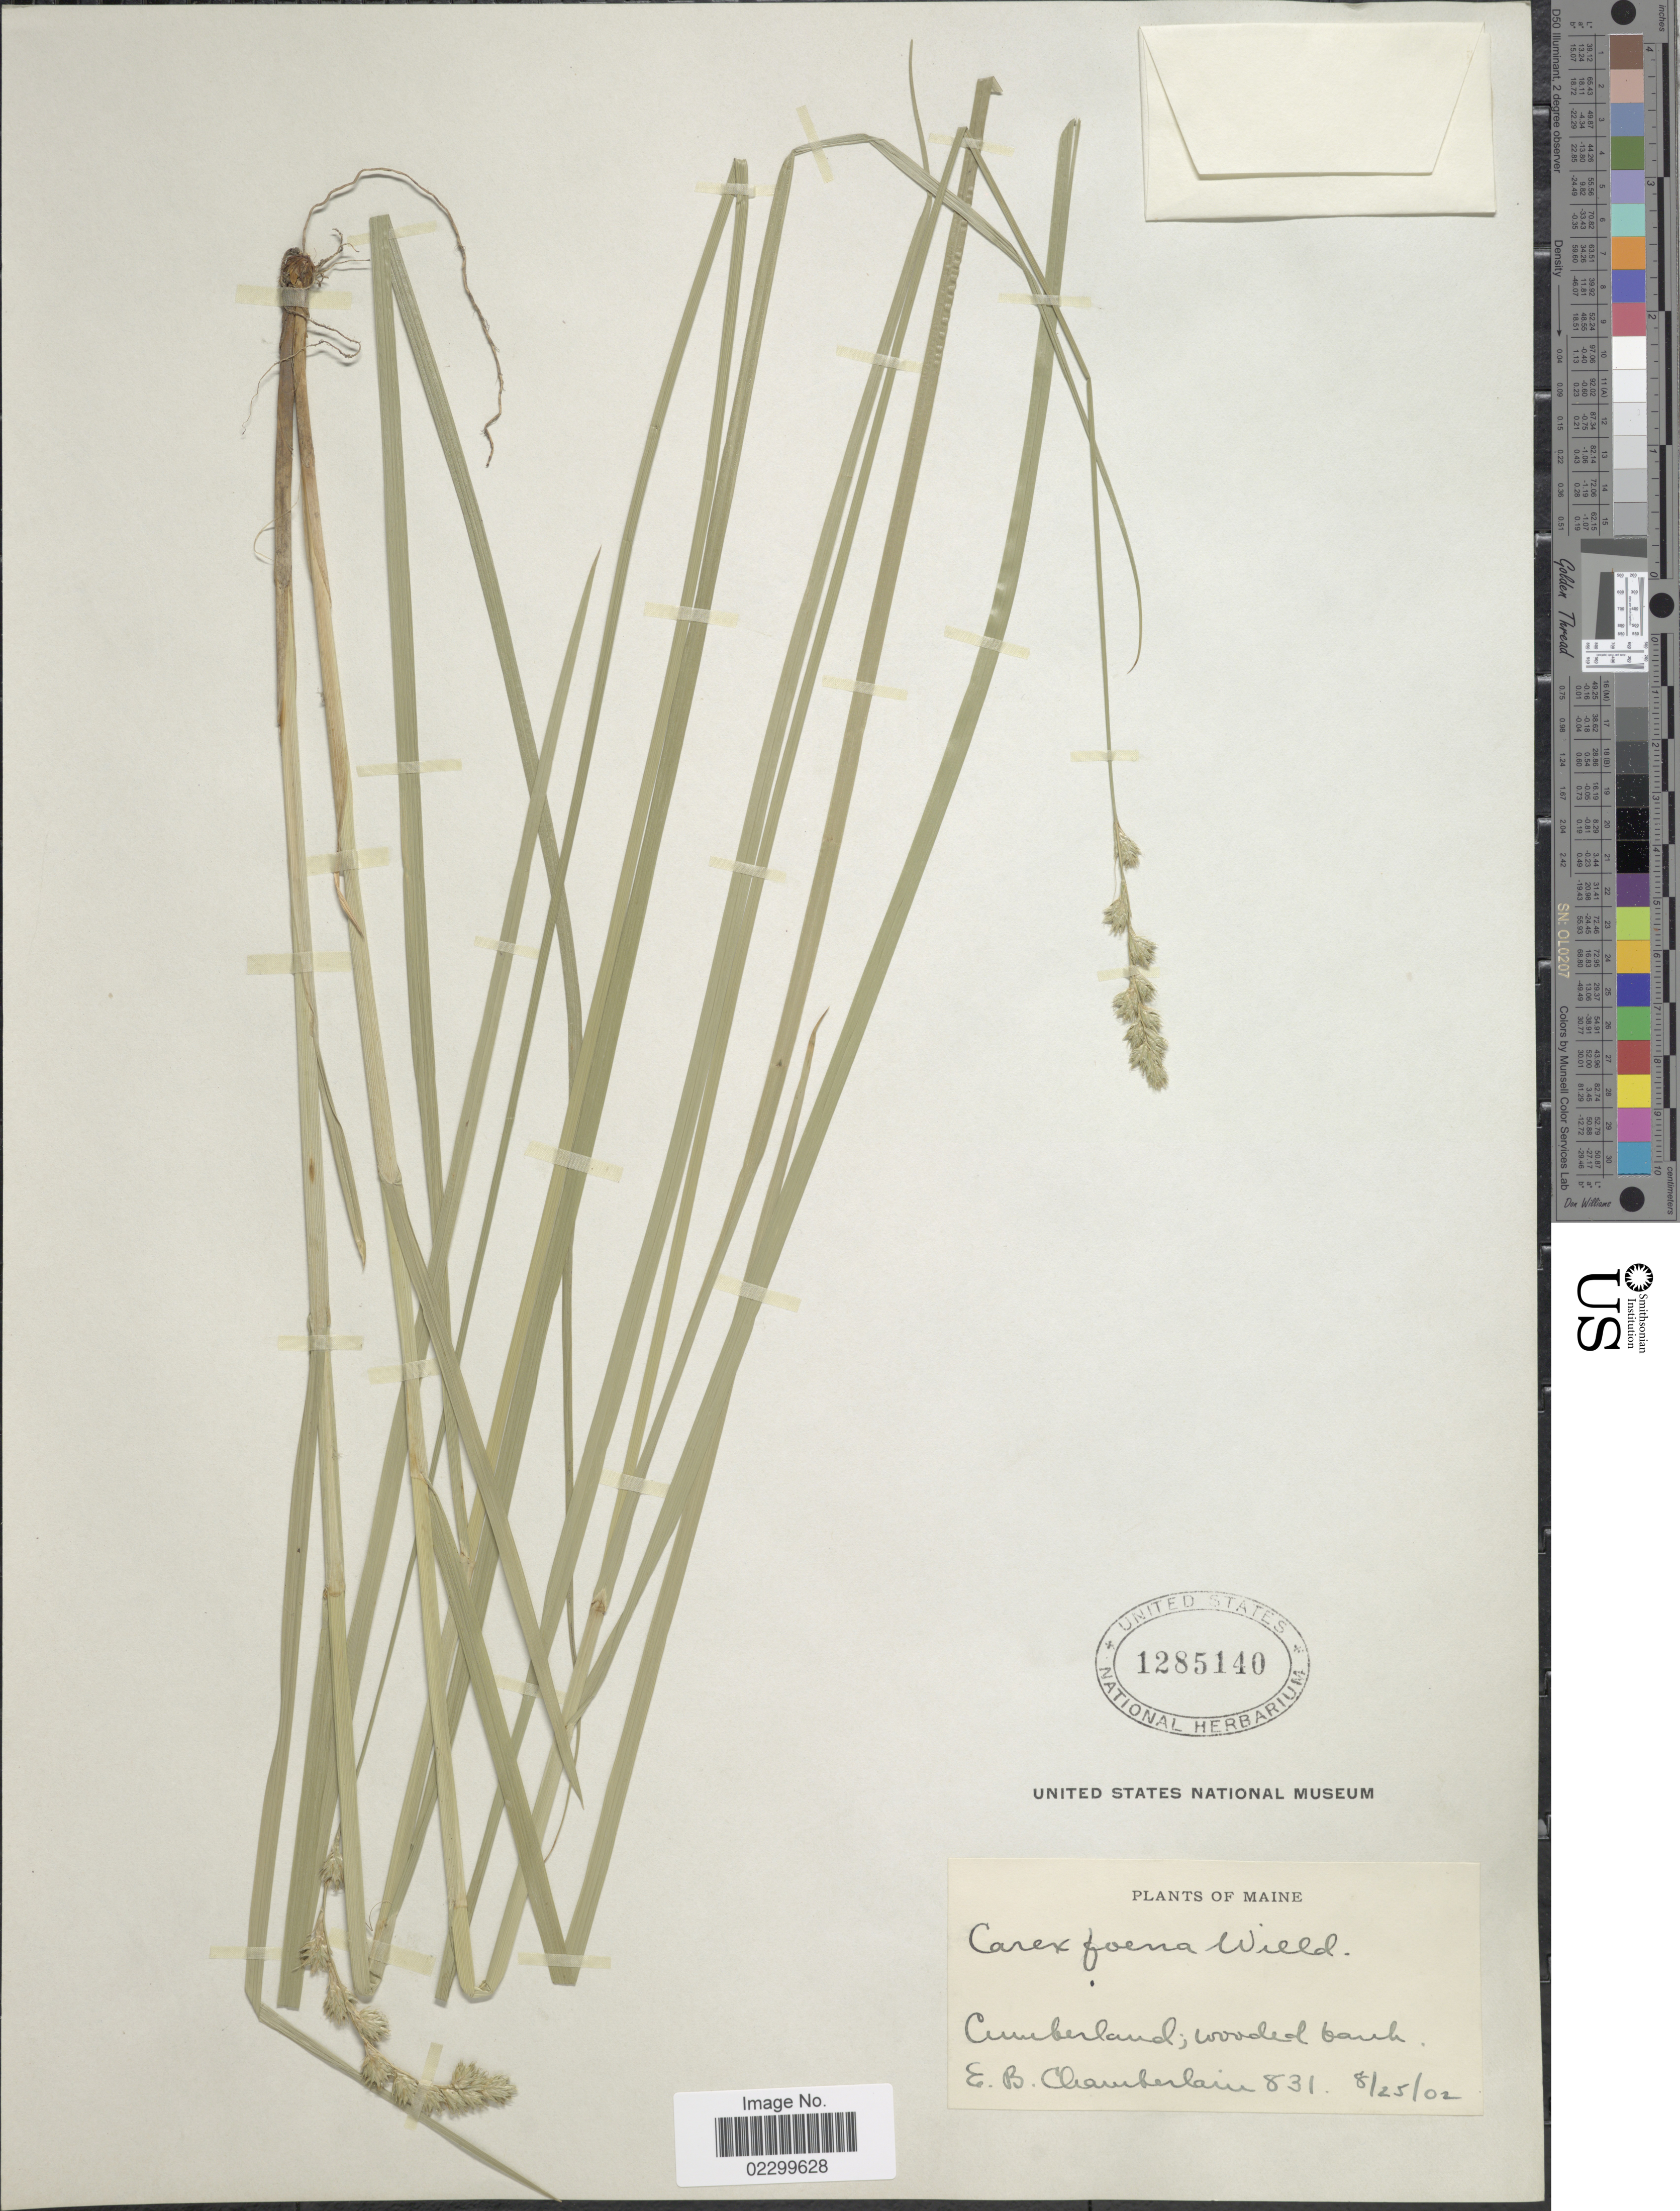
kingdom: Plantae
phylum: Tracheophyta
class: Liliopsida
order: Poales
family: Cyperaceae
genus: Carex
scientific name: Carex argyrantha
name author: Tuck. ex Boott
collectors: E. Chamberlain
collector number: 831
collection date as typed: Transcribed d/m/y: 25/8/2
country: United States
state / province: Maine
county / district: Cumberland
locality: Cumberland; wooded bank.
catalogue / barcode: US 1285140